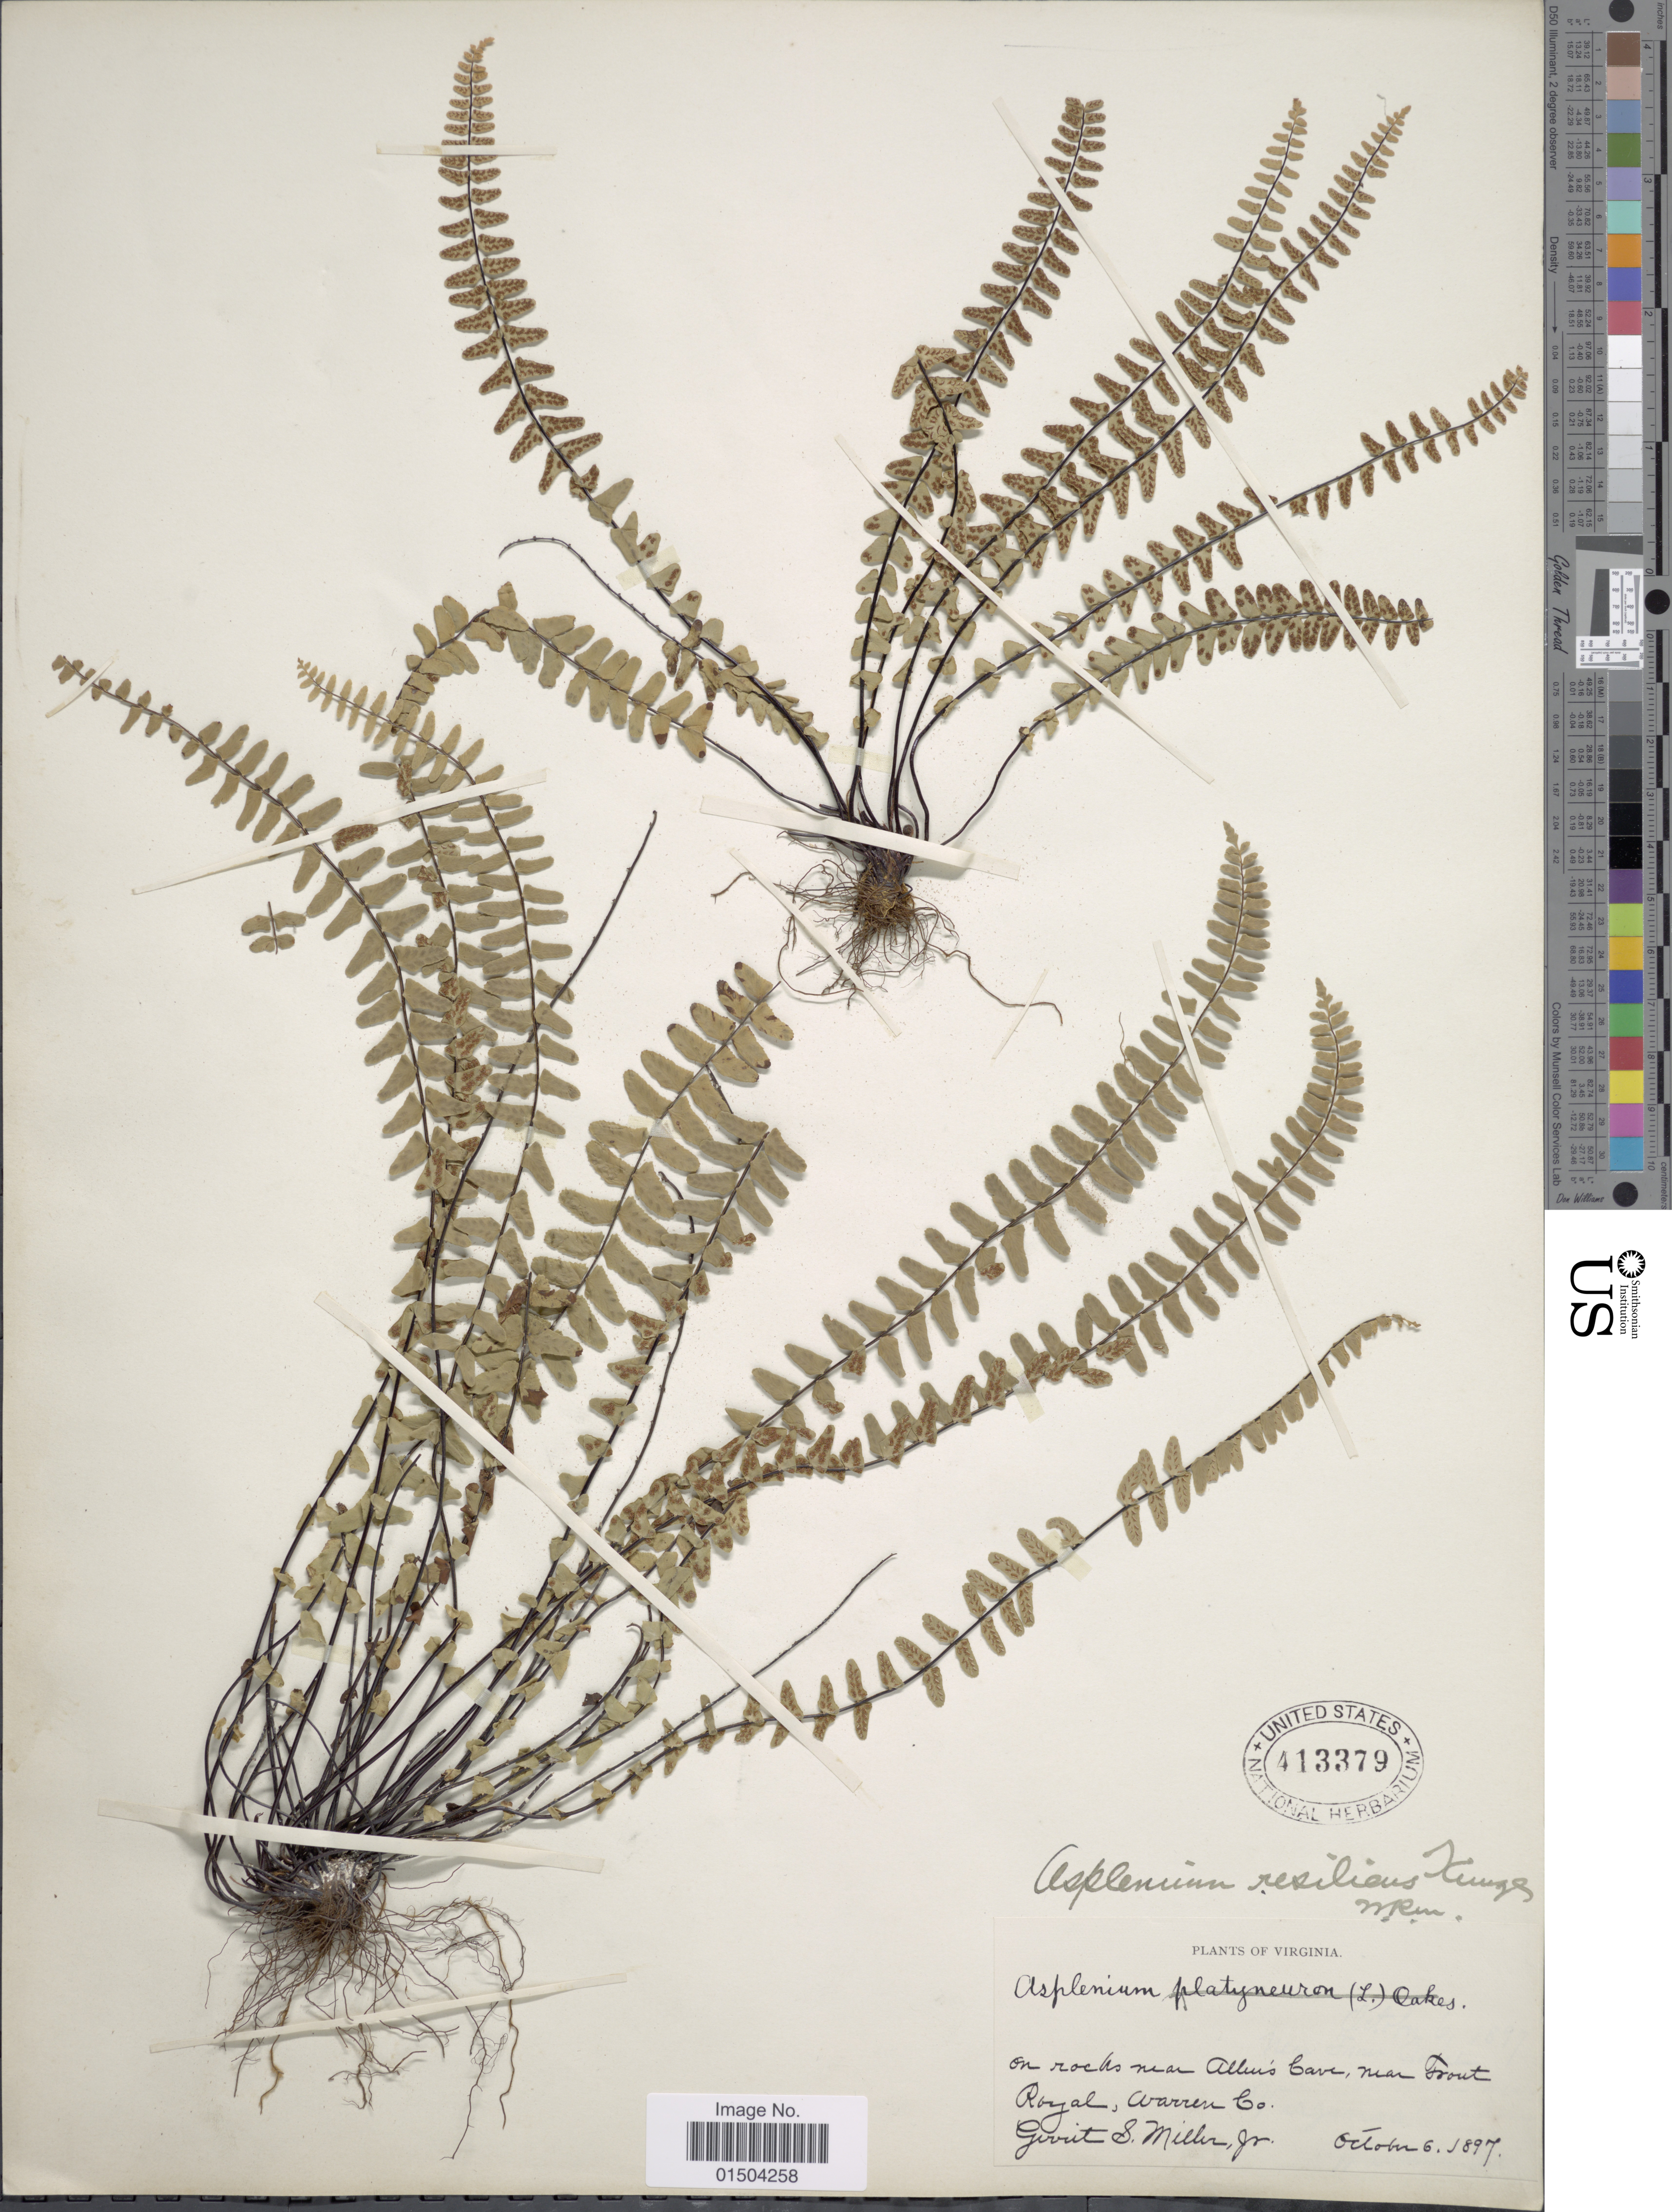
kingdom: Plantae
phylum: Tracheophyta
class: Polypodiopsida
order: Polypodiales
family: Aspleniaceae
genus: Asplenium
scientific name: Asplenium resiliens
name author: Kunze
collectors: G. S. Miller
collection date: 1897-10-06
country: United States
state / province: Virginia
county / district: Warren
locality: On rocks near Allen's Cave, near Front Royal, Warren Co.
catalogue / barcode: US 413379